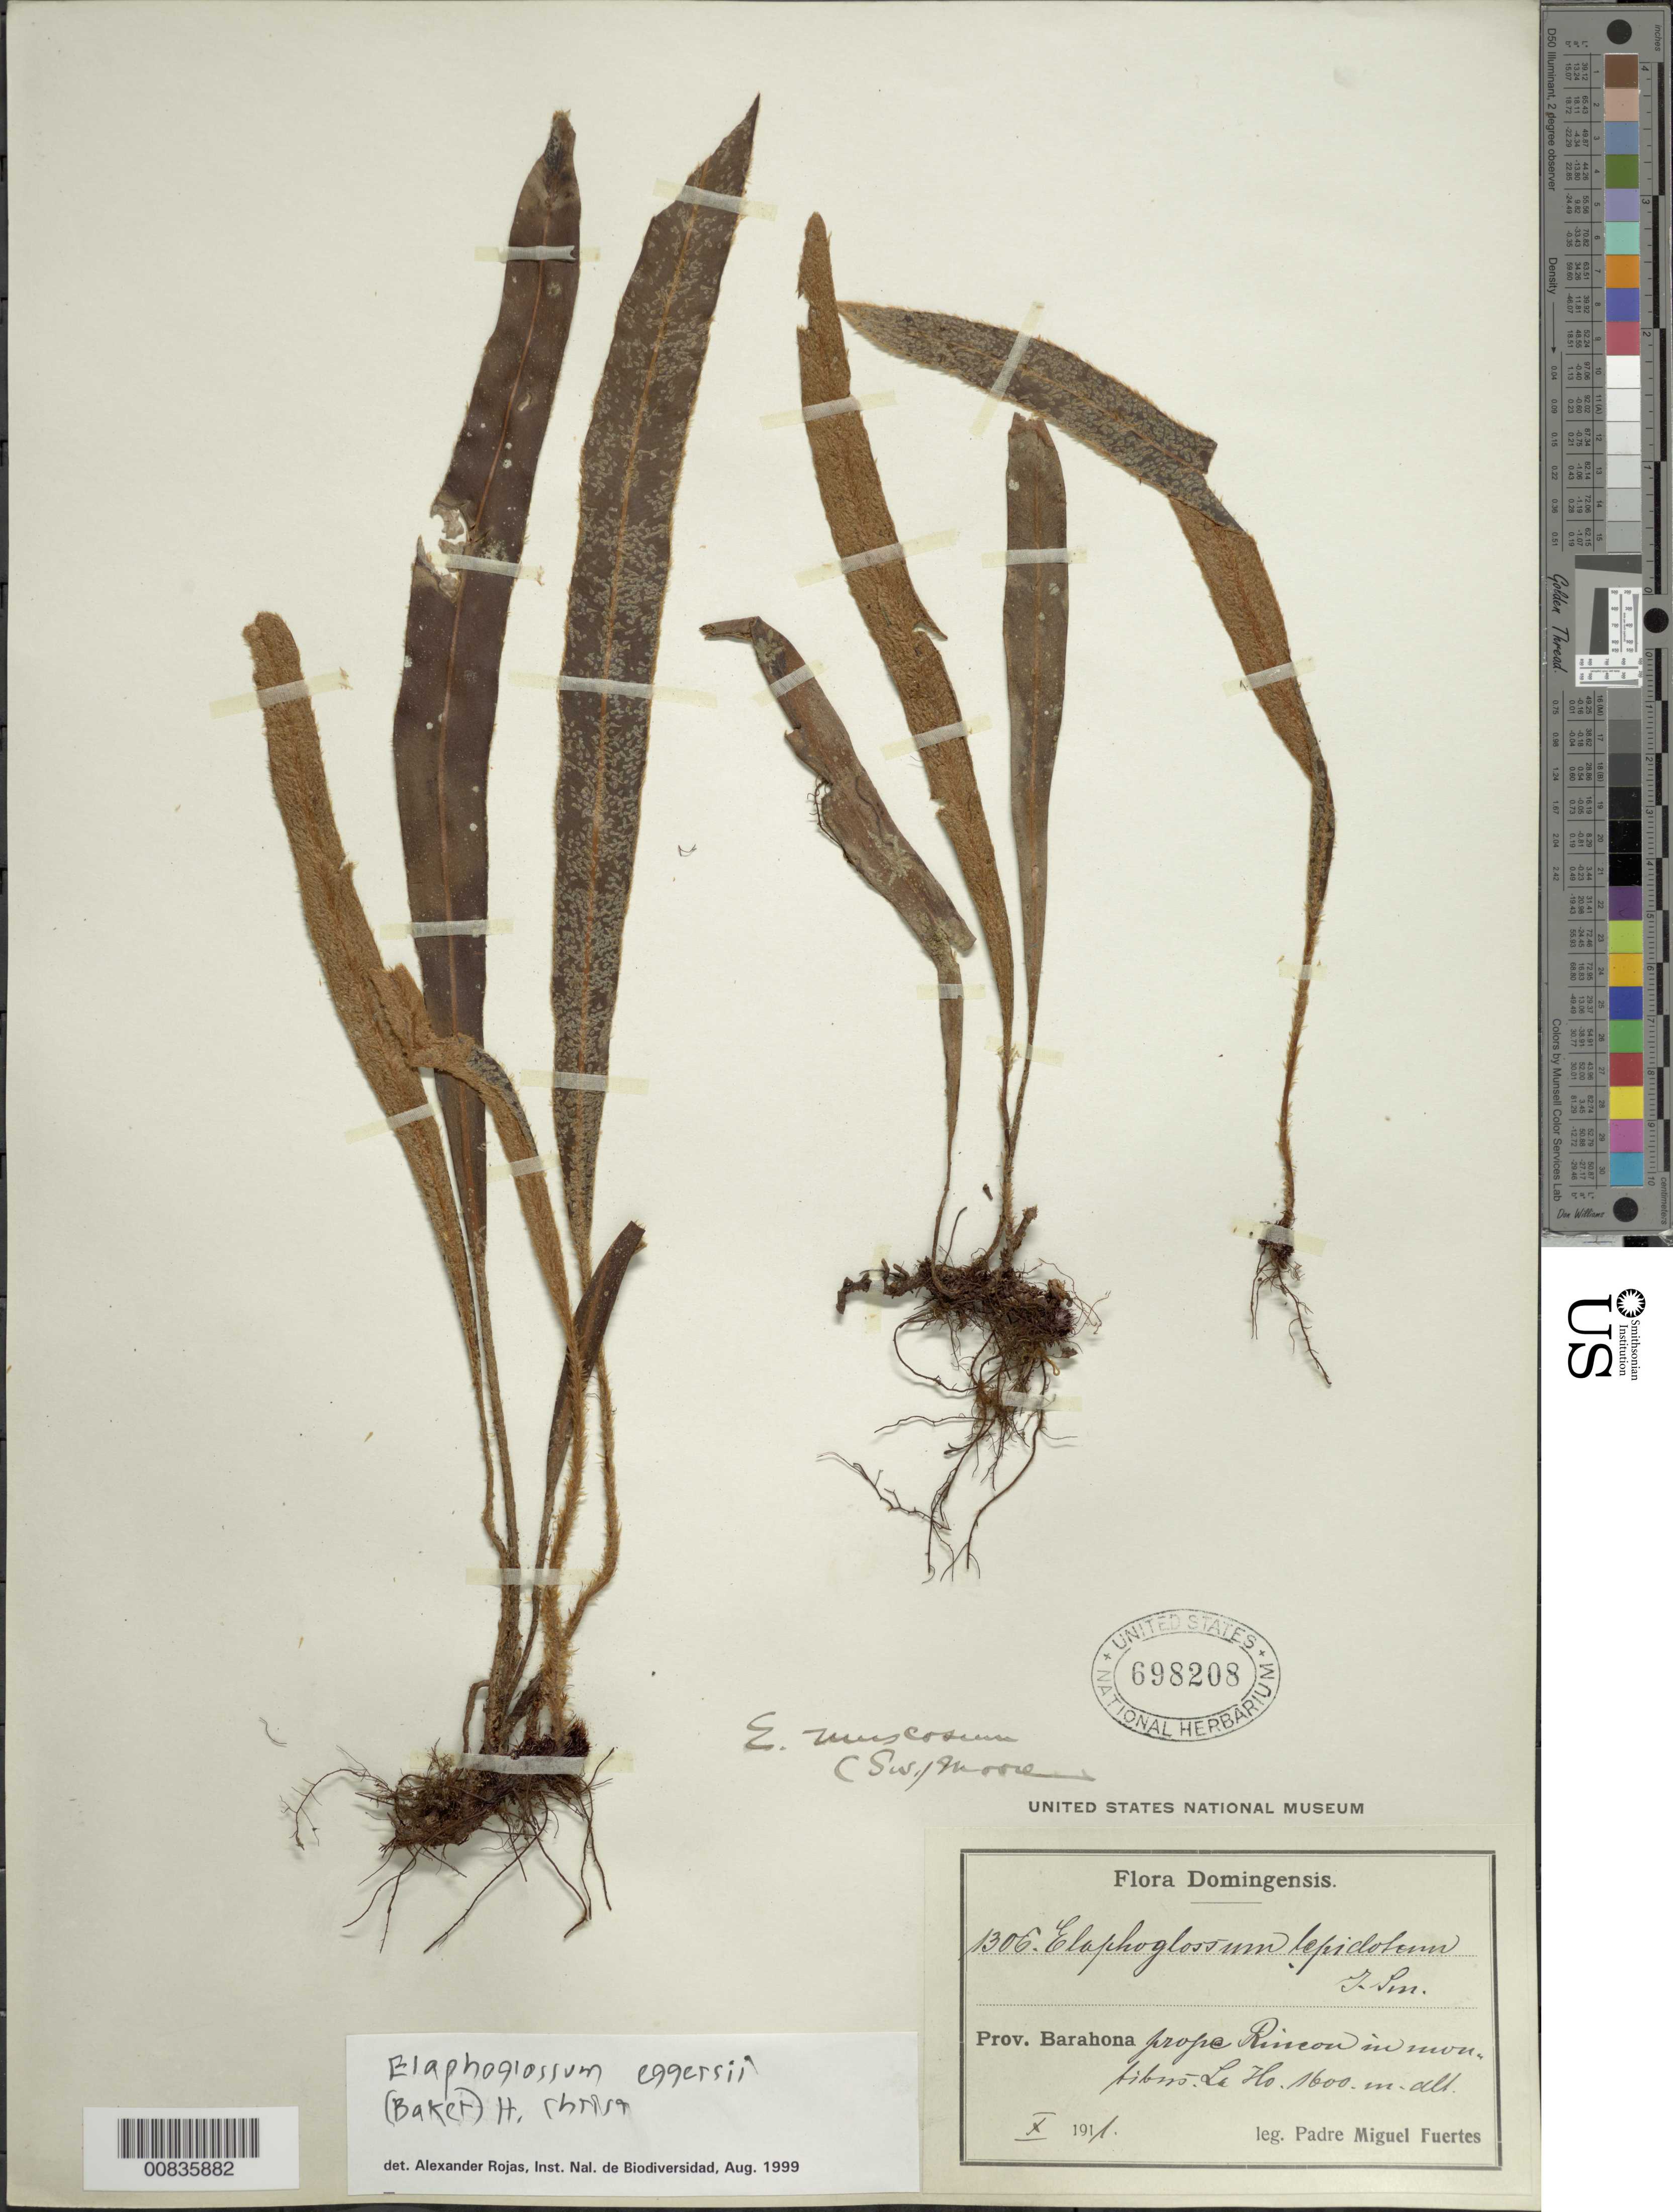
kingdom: Plantae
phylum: Tracheophyta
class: Polypodiopsida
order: Polypodiales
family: Dryopteridaceae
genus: Elaphoglossum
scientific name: Elaphoglossum eggersii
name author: (Baker) Christ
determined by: Rojas, A.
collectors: M. D. Fuertes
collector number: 1306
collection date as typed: Oct 1911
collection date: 1911-10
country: Dominican Republic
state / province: Barahona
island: Hispaniola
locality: Rincón.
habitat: Montibus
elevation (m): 1600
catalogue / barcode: US 698208